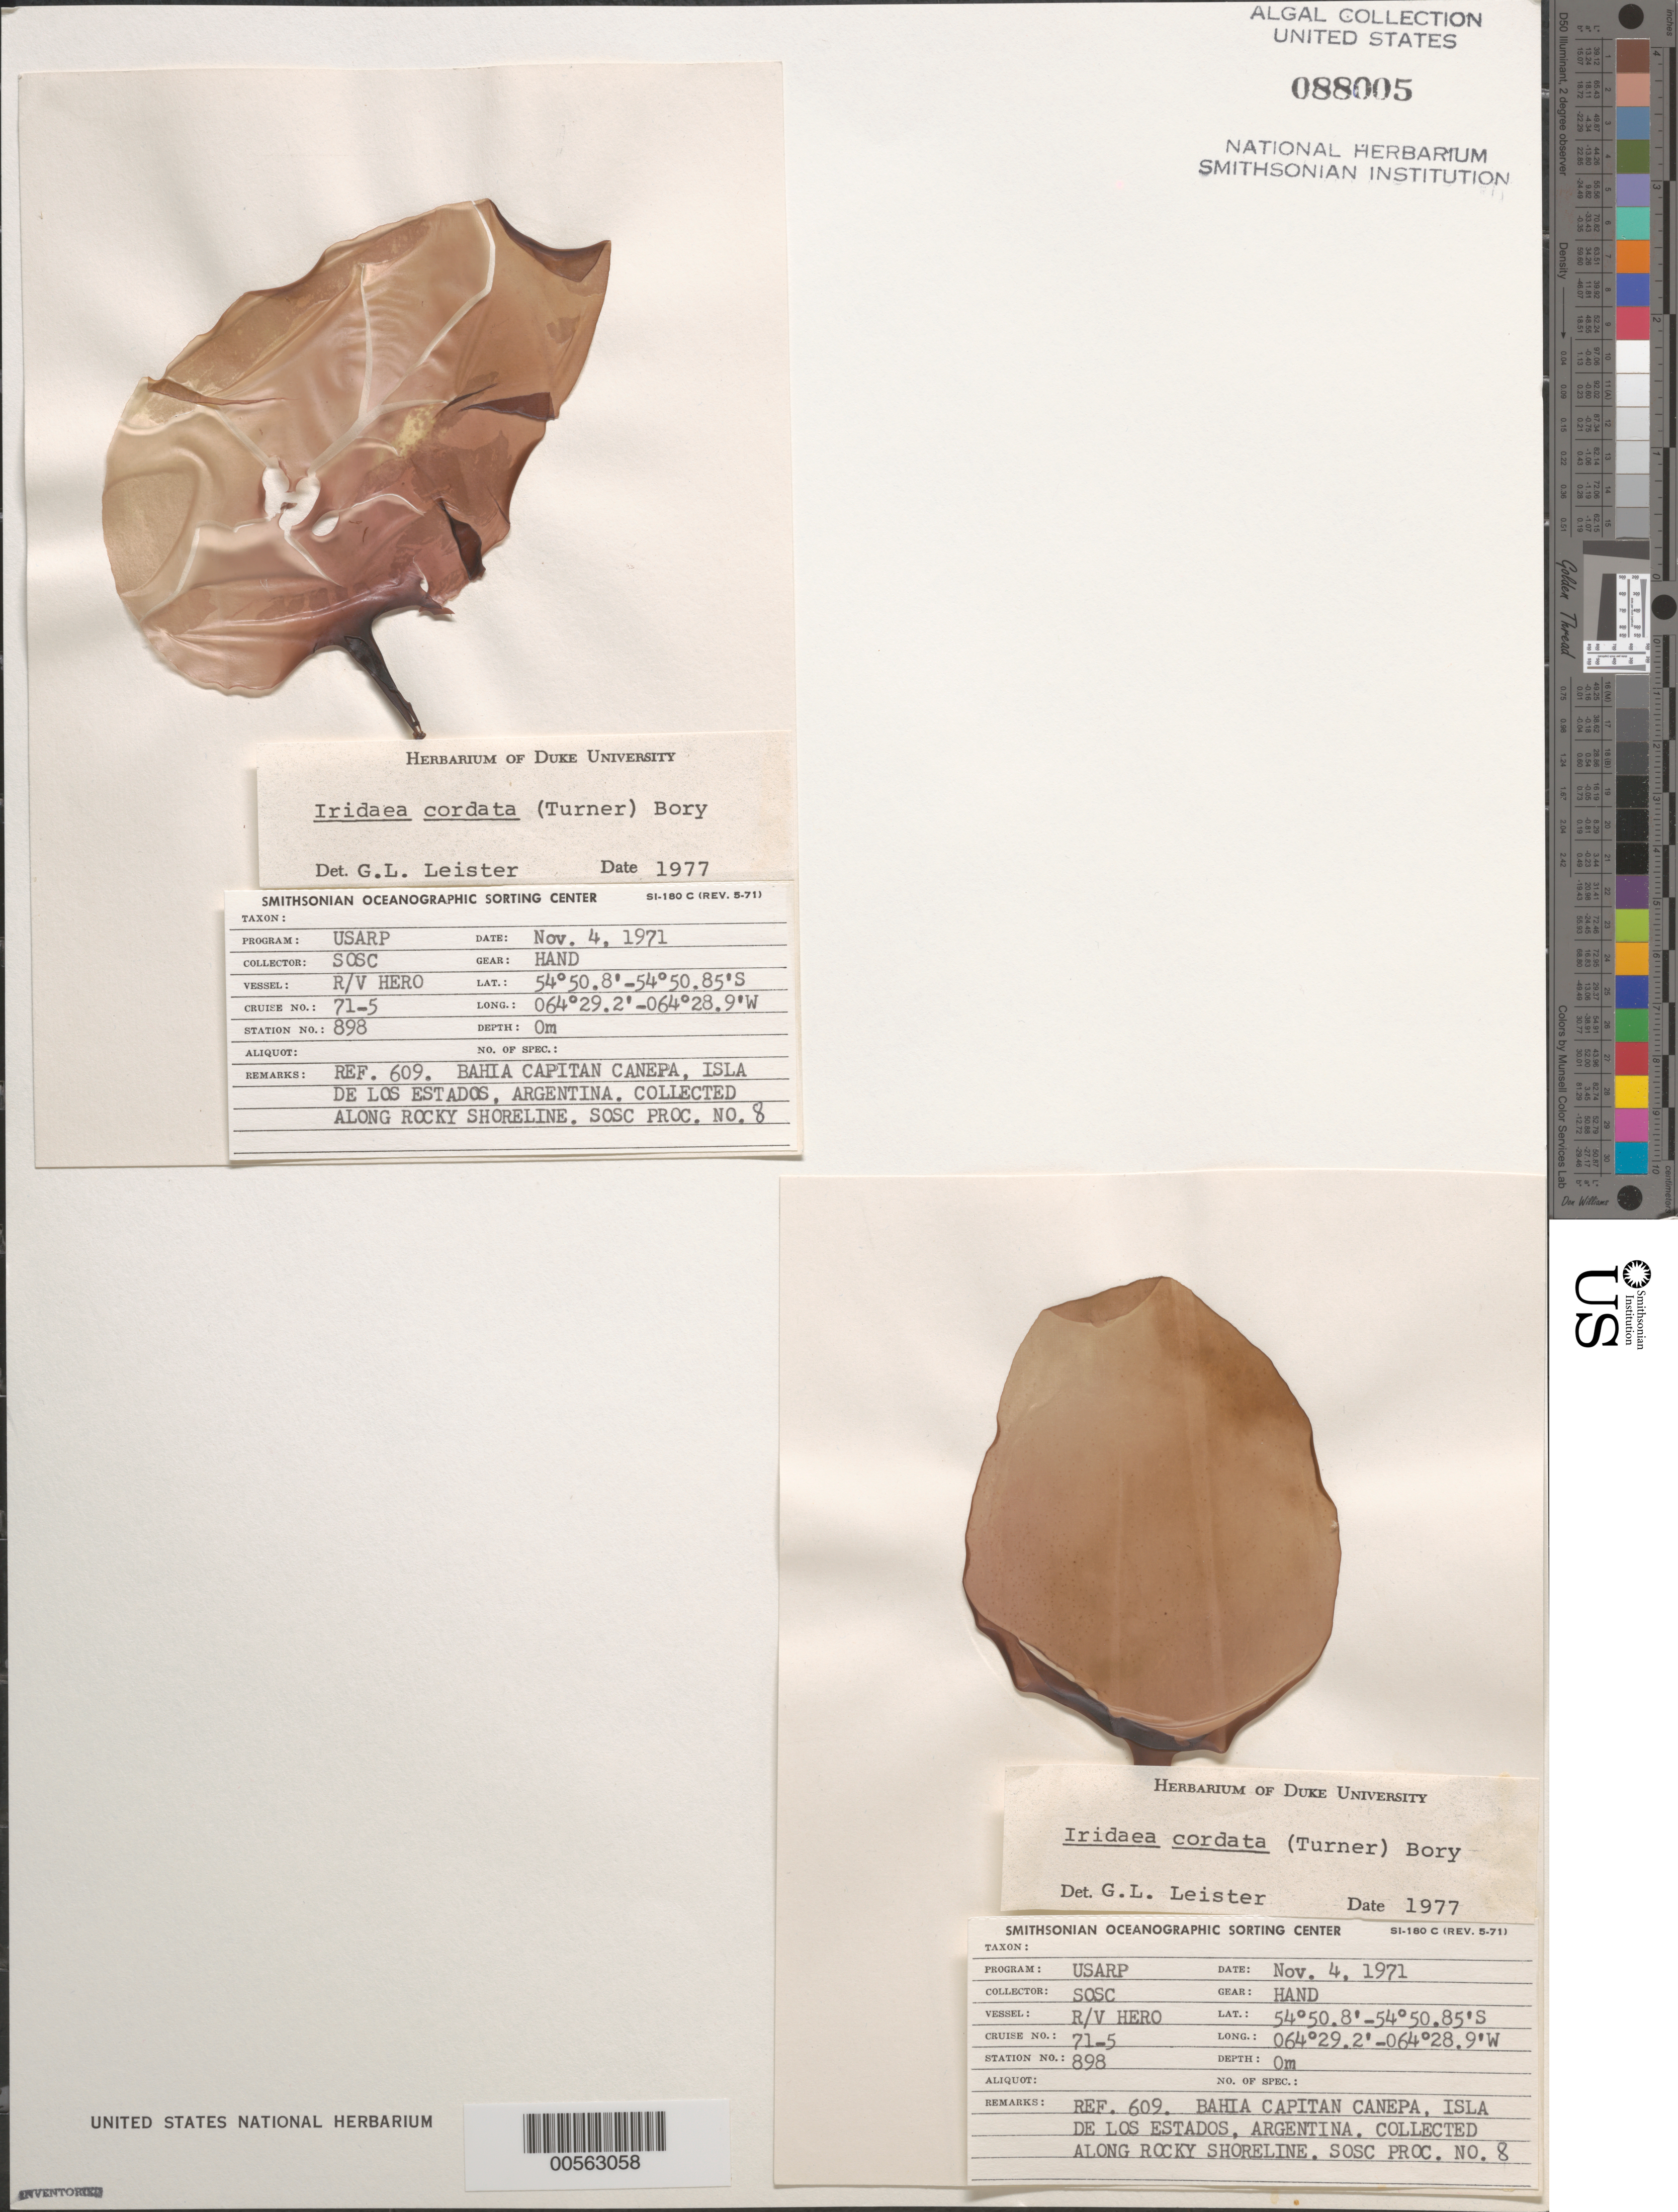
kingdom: Plantae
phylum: Rhodophyta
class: Florideophyceae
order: Gigartinales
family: Gigartinaceae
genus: Iridaea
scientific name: Iridaea cordata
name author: (Turner) Bory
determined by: Leister, G. L.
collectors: SOSC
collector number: Station 898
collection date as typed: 04 Nov 1971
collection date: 1971-11-04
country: Argentina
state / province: Tierra del Fuego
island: Isla de los Estados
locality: Bahia Capitan Canepa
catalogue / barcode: US 88005